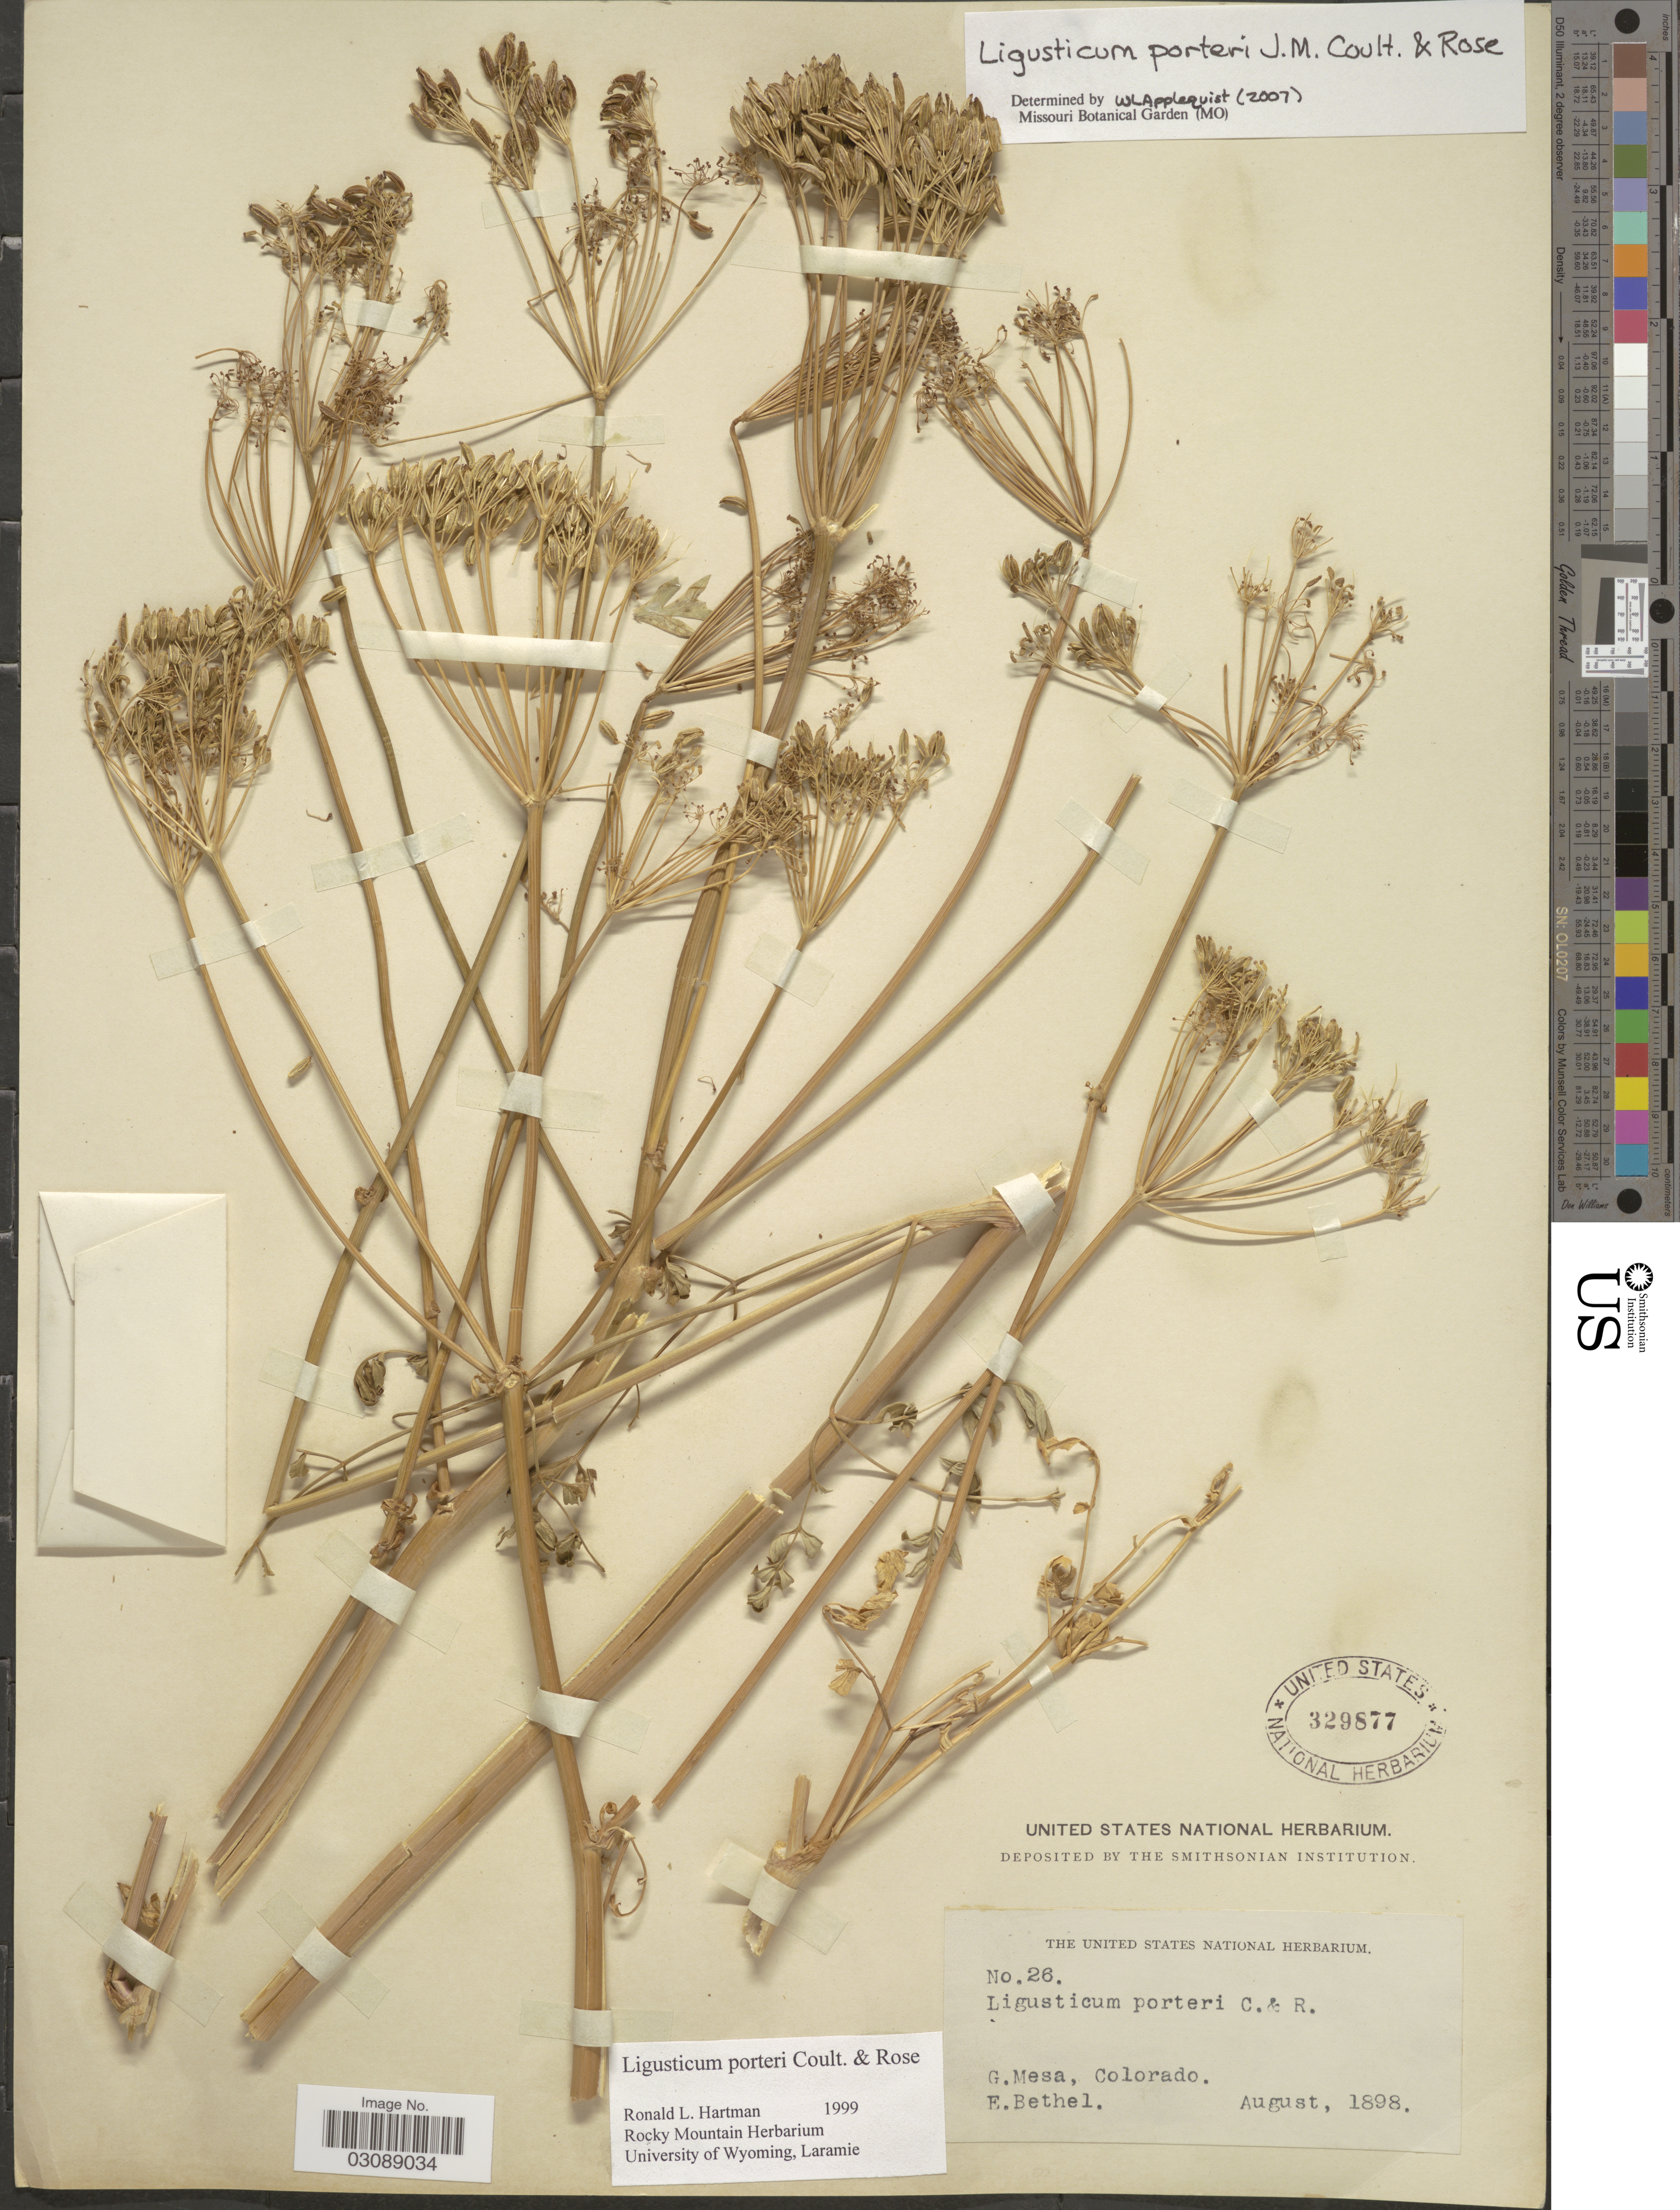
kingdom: Plantae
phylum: Tracheophyta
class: Magnoliopsida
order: Apiales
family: Apiaceae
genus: Ligusticum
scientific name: Ligusticum porteri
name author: J.M. Coult. & Rose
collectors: G. Mesa & E. Bethel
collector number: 26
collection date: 1898-08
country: United States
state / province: Colorado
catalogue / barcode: US 329877